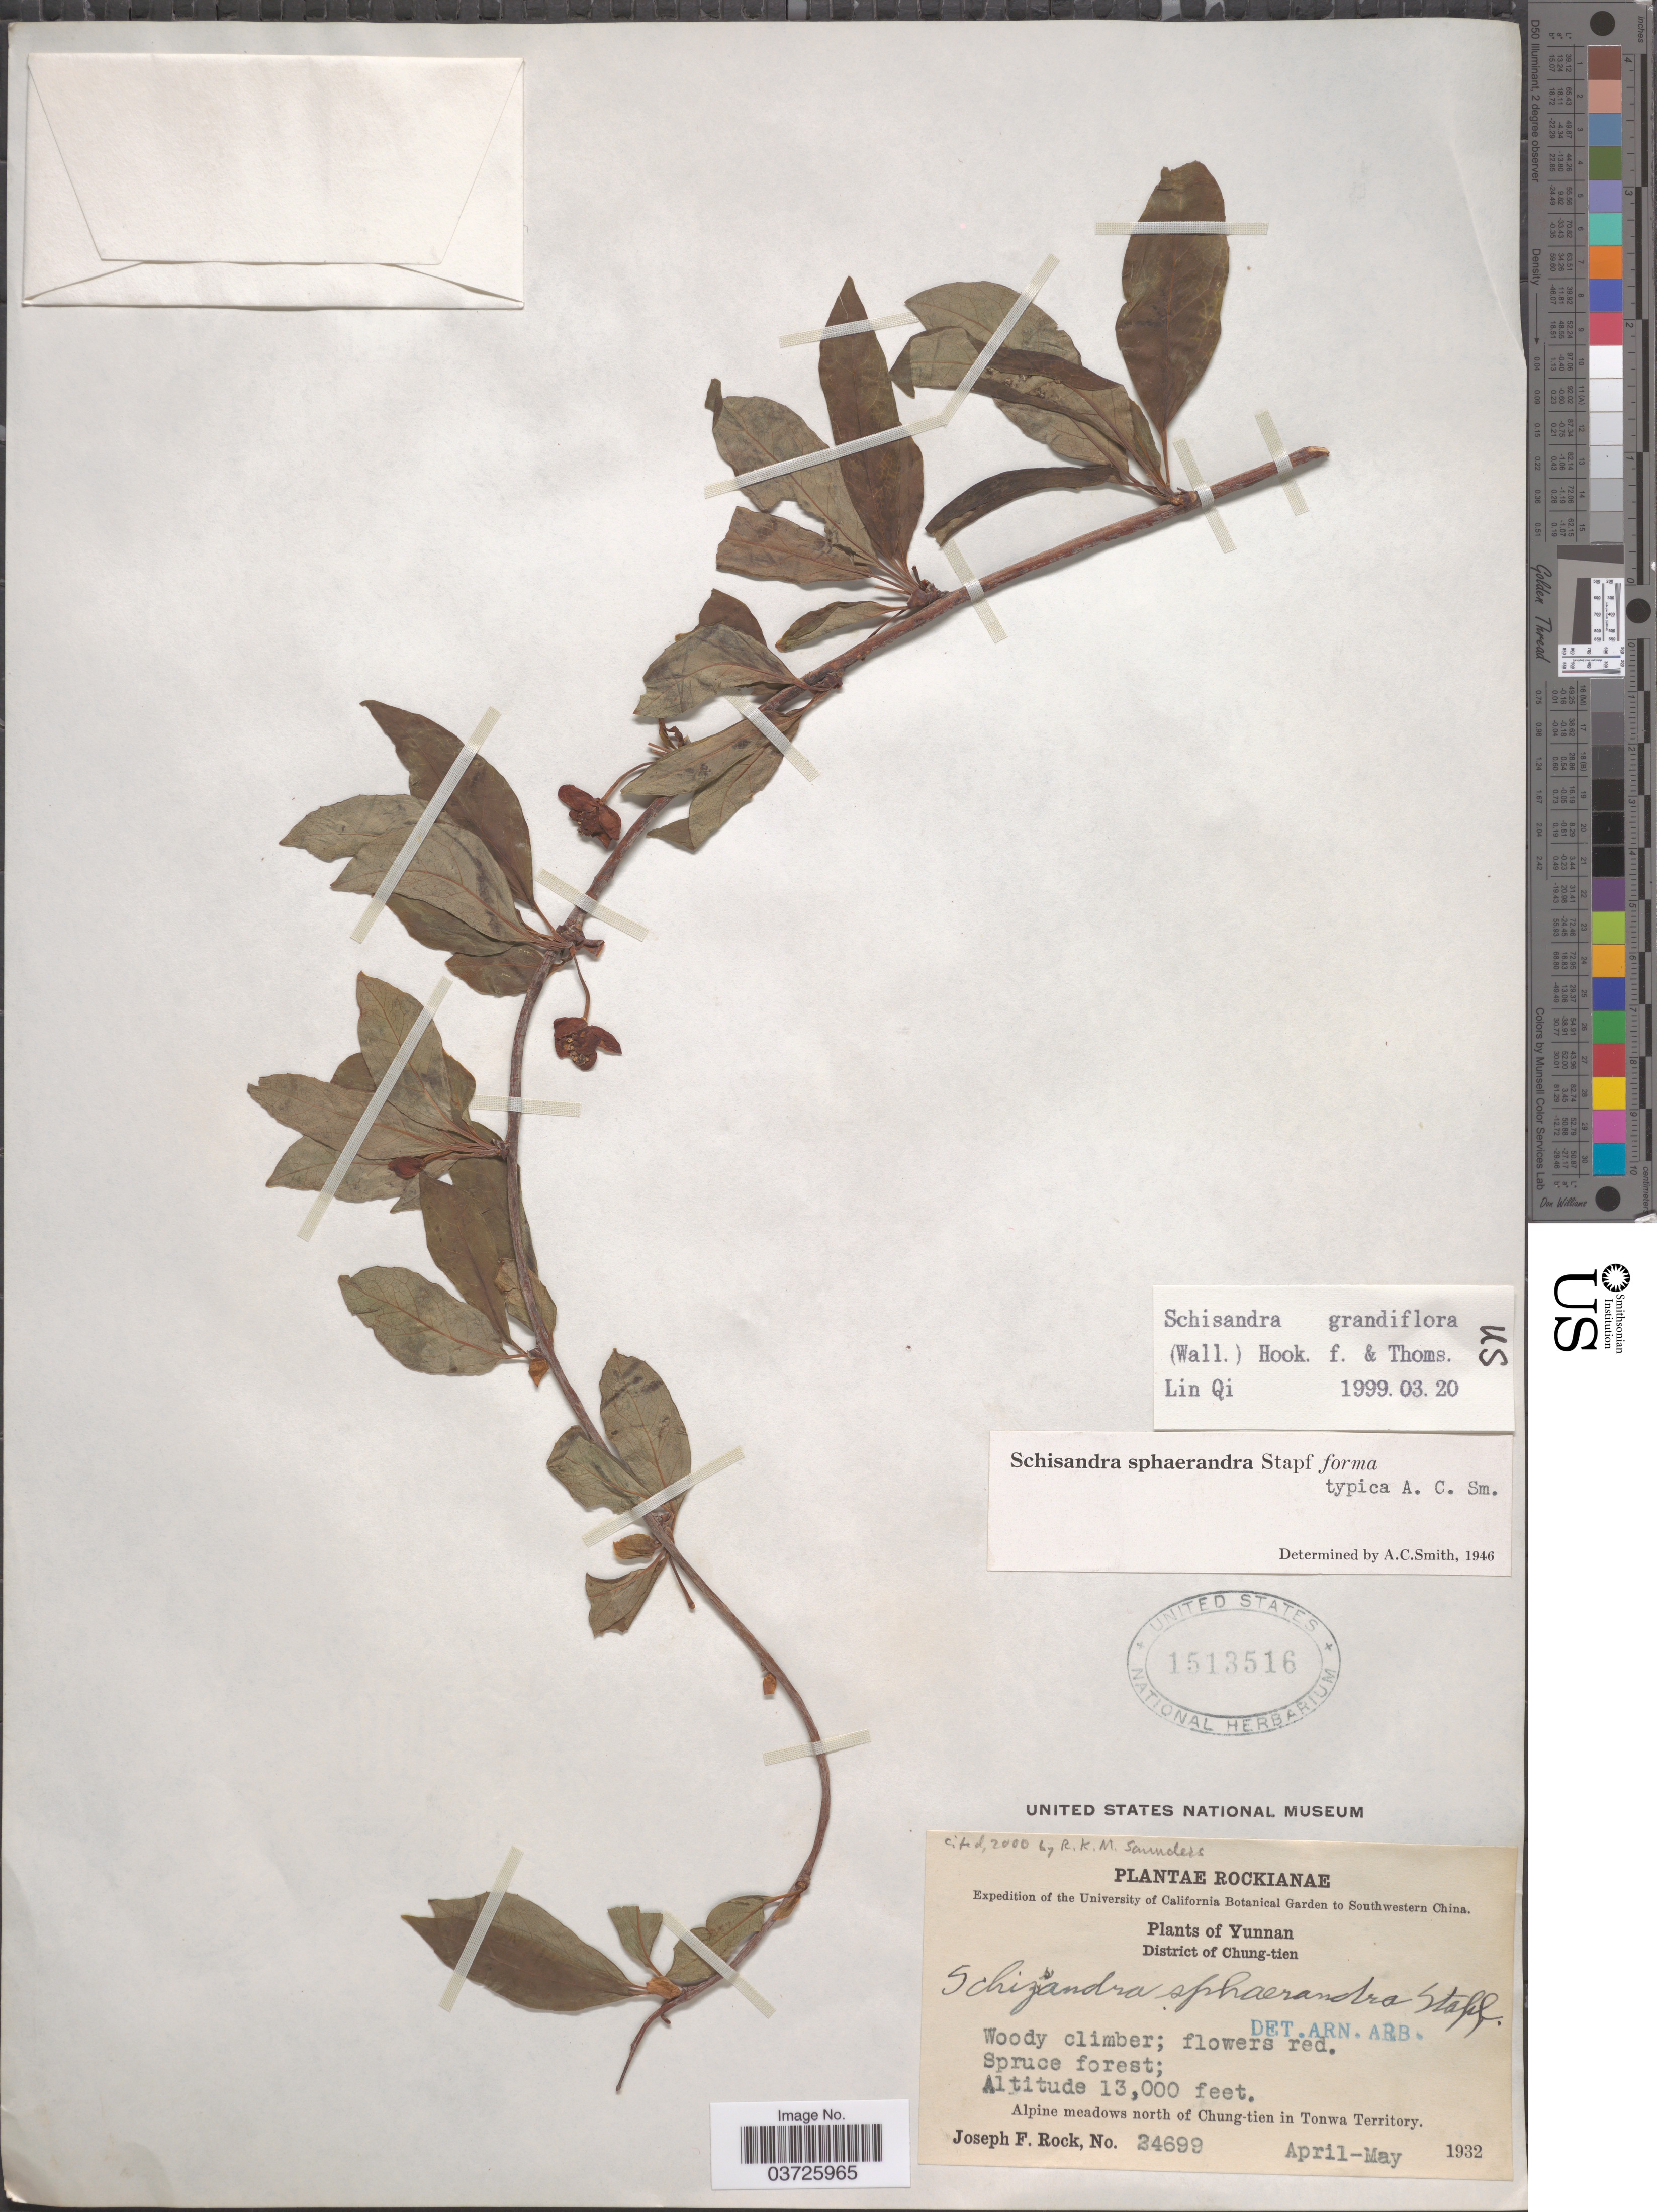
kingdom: Plantae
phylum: Tracheophyta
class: Magnoliopsida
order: Austrobaileyales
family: Schisandraceae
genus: Schisandra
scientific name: Schisandra grandiflora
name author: (Wall.) Hook. f. & Thoms.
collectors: J. Rock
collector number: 24699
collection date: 1932-04/1932-05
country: China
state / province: Yunnan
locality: Southwestern China. District of Chung-tien. Alpine meadows north of Chung-tien in Tonwa Territory.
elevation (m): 3962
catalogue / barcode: US 1513516